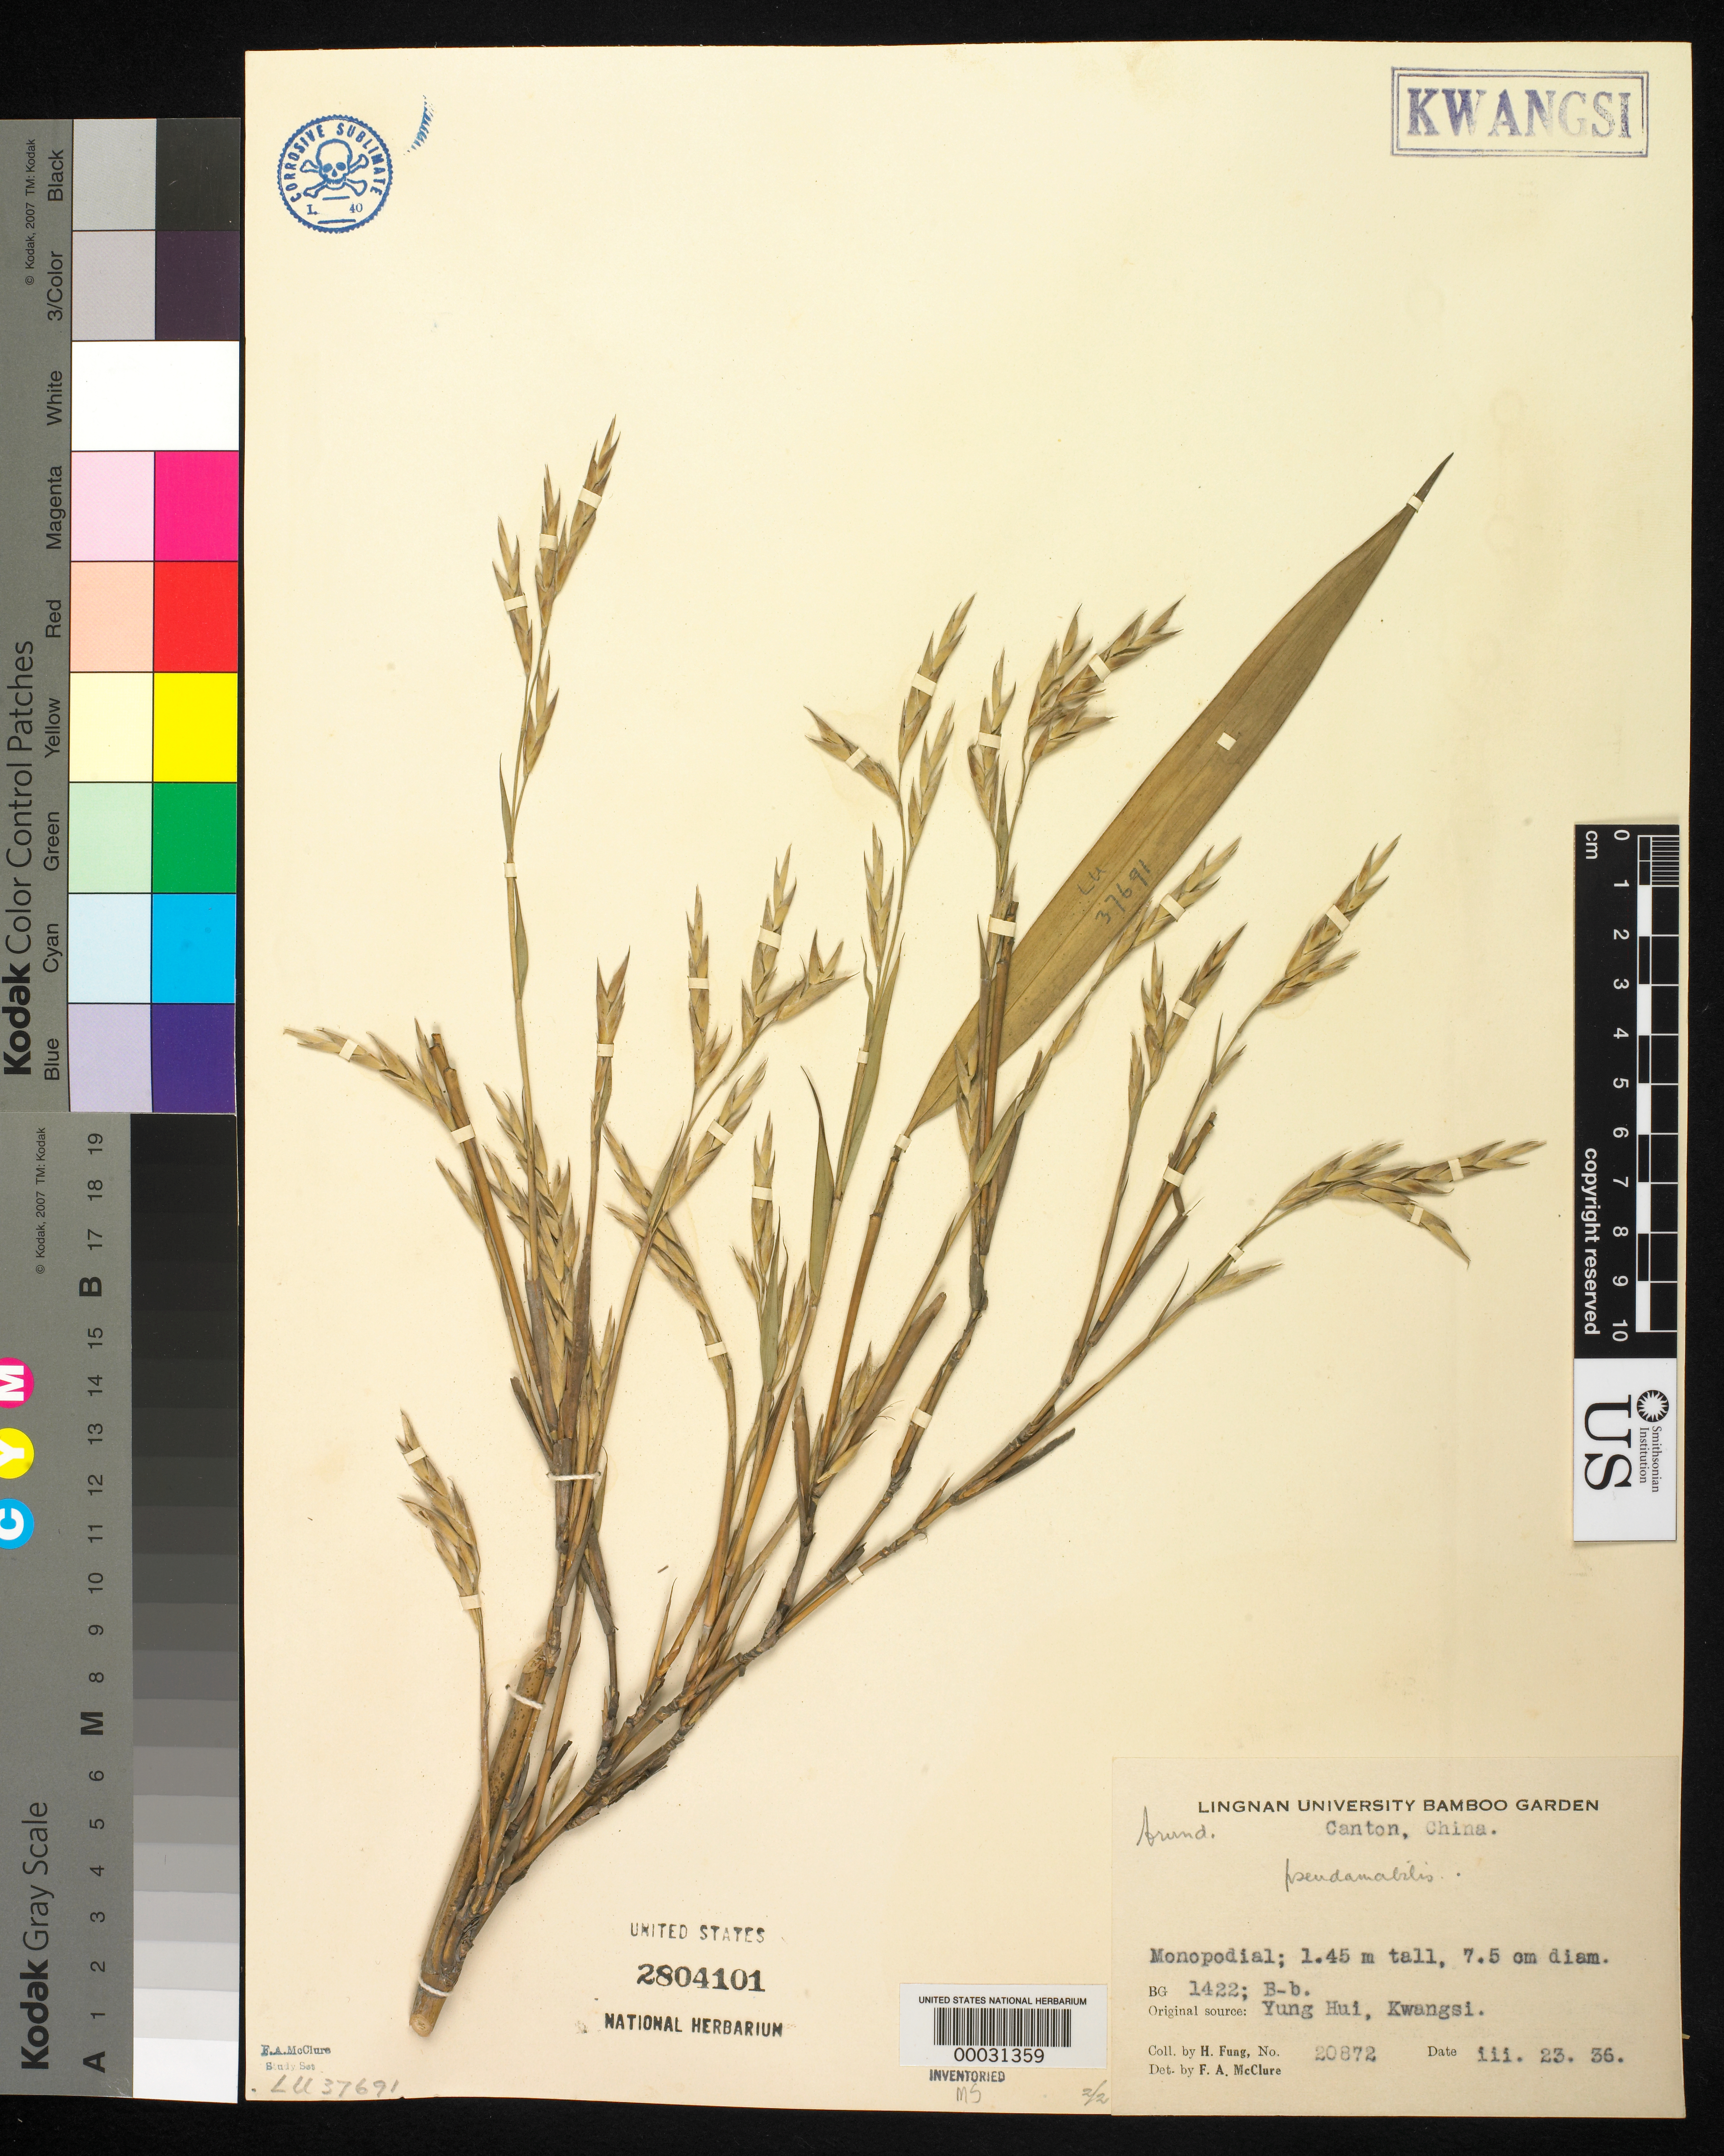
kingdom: Plantae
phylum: Tracheophyta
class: Liliopsida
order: Poales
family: Poaceae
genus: Arundinaria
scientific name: Arundinaria pseudoamabilis McClure, ined.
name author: McClure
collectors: H. L. Fung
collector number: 20872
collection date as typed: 23 Mar 1936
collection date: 1936-03-23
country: China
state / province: Jiangxi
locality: Yung hui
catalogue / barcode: US 2804101